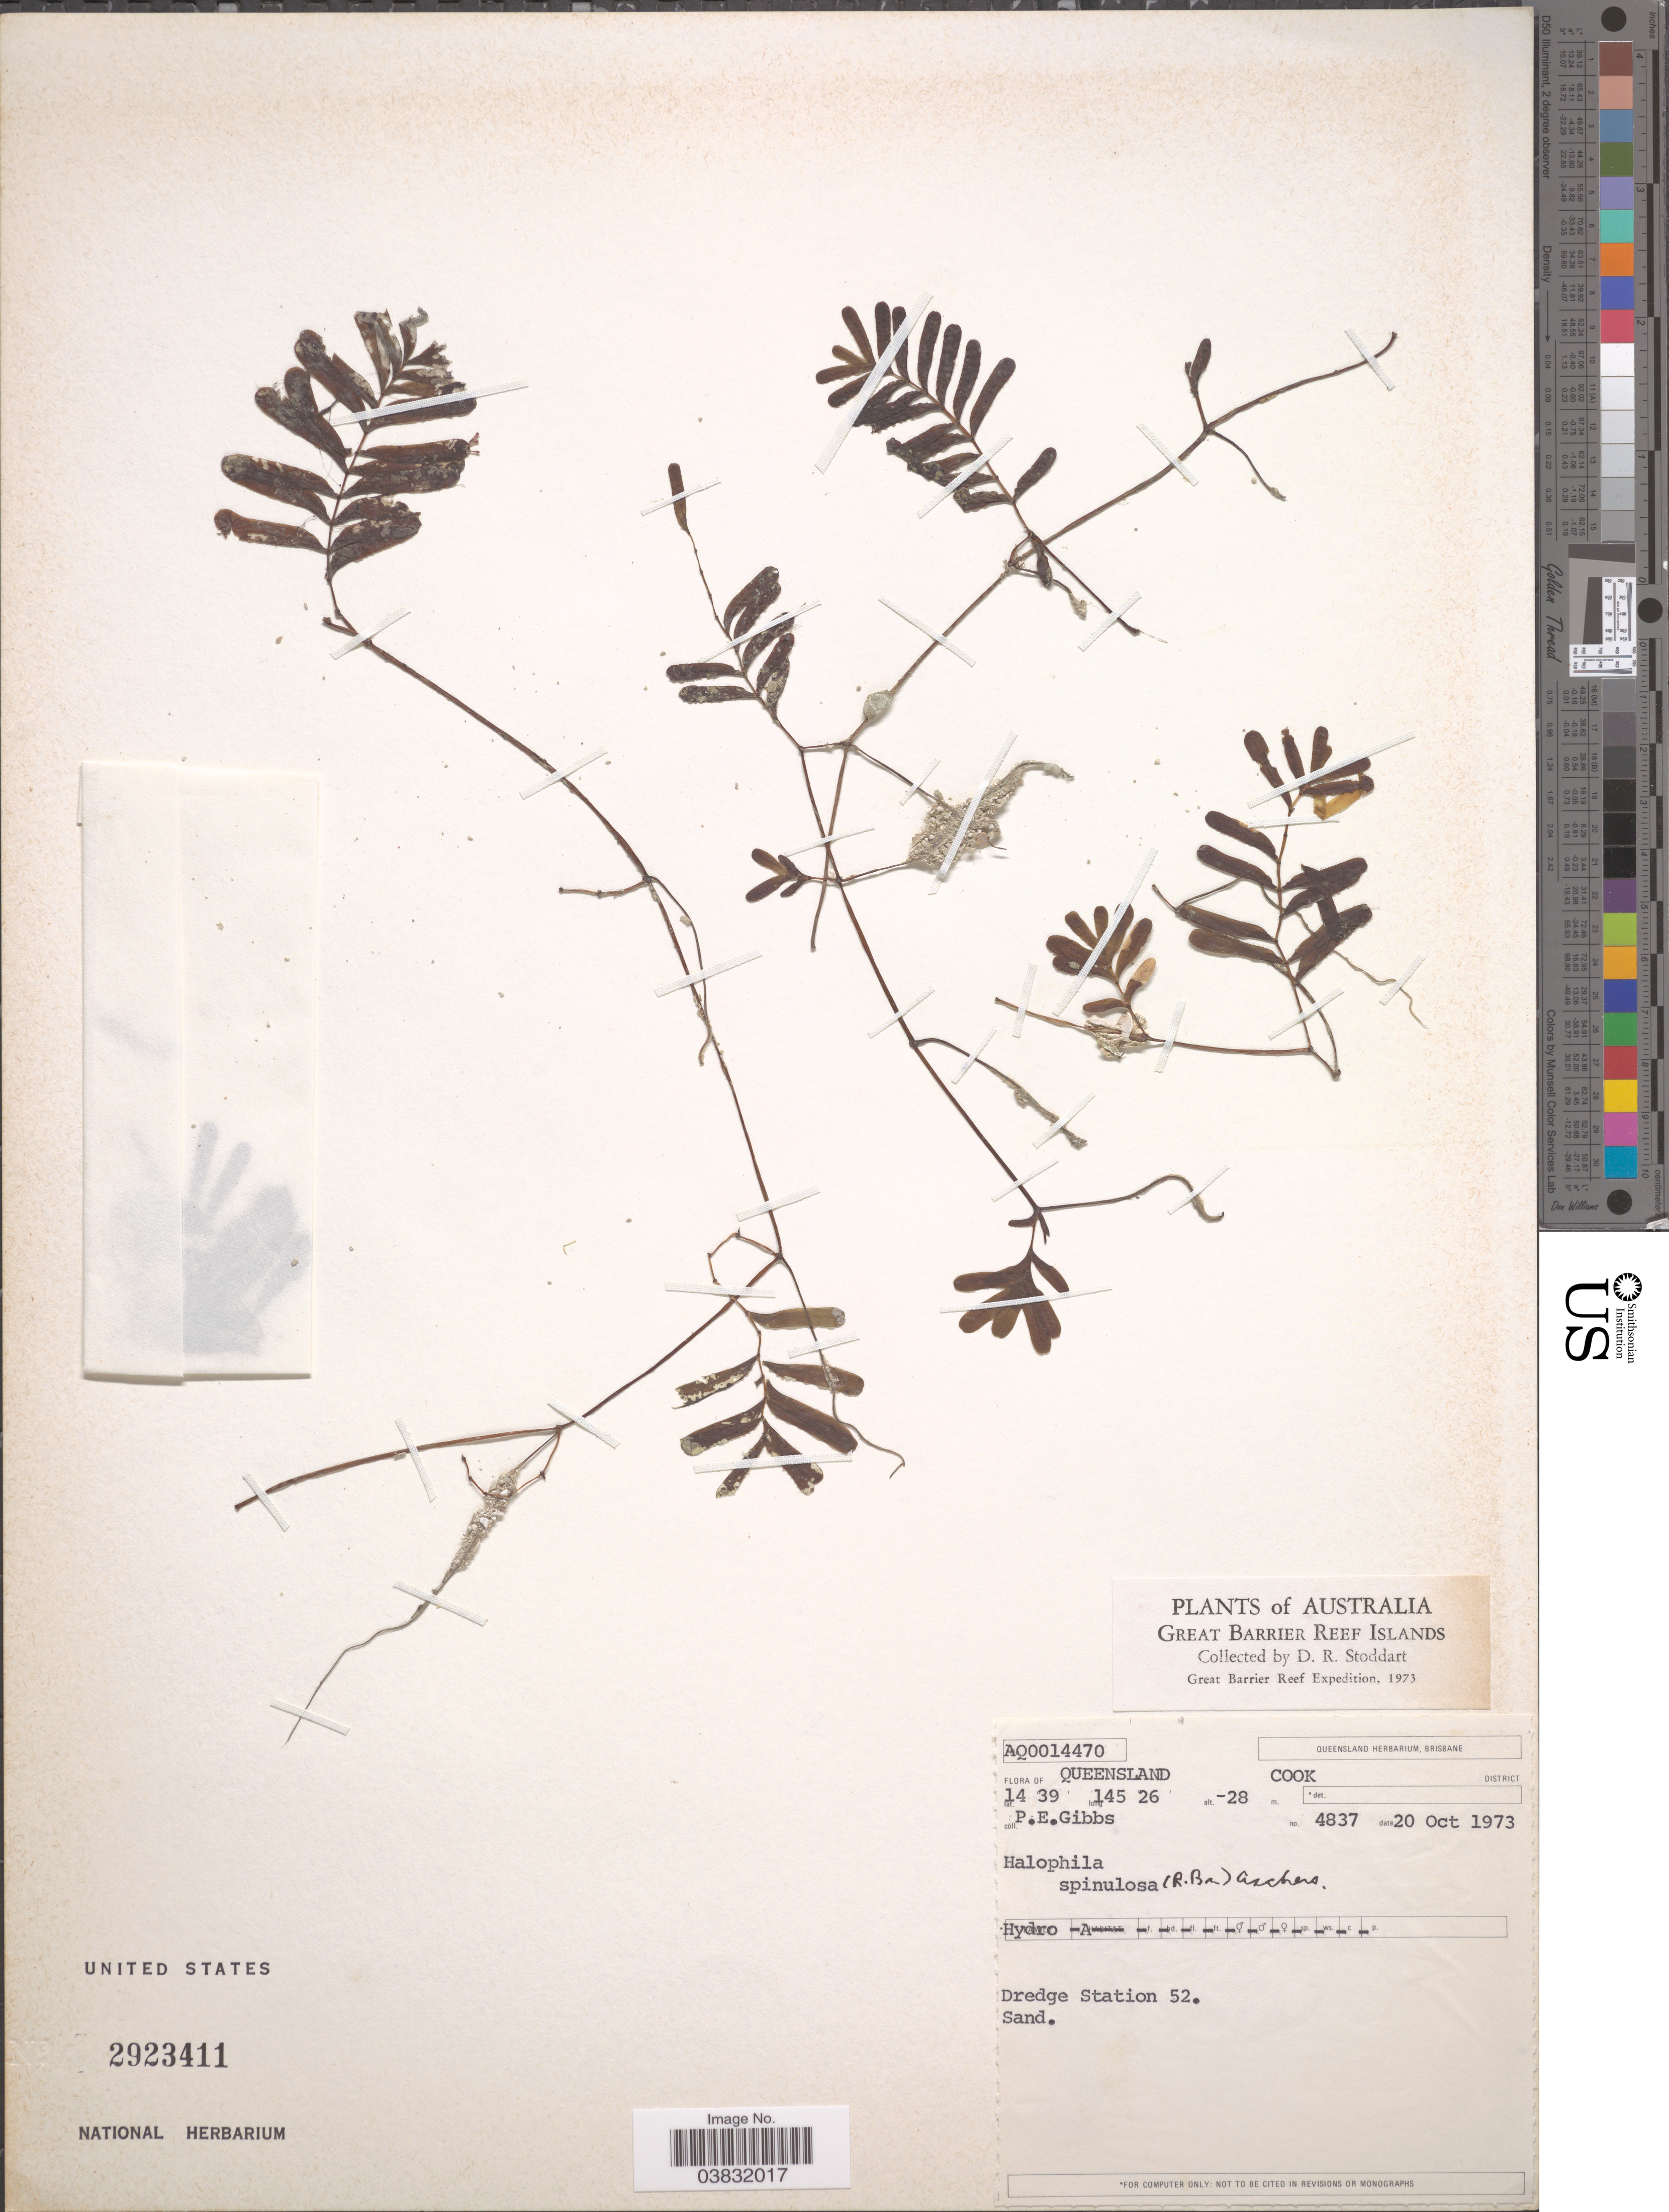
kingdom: Plantae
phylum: Tracheophyta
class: Liliopsida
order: Alismatales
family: Hydrocharitaceae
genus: Halophila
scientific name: Halophila spinulosa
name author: (R. Br.) Asch.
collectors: P. E. Gibbs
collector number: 4837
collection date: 1973-10-20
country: Australia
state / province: Queensland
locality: Great Barrier Reef Islands. Cook District. Dredge Station 52.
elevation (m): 28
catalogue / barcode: US 2923411